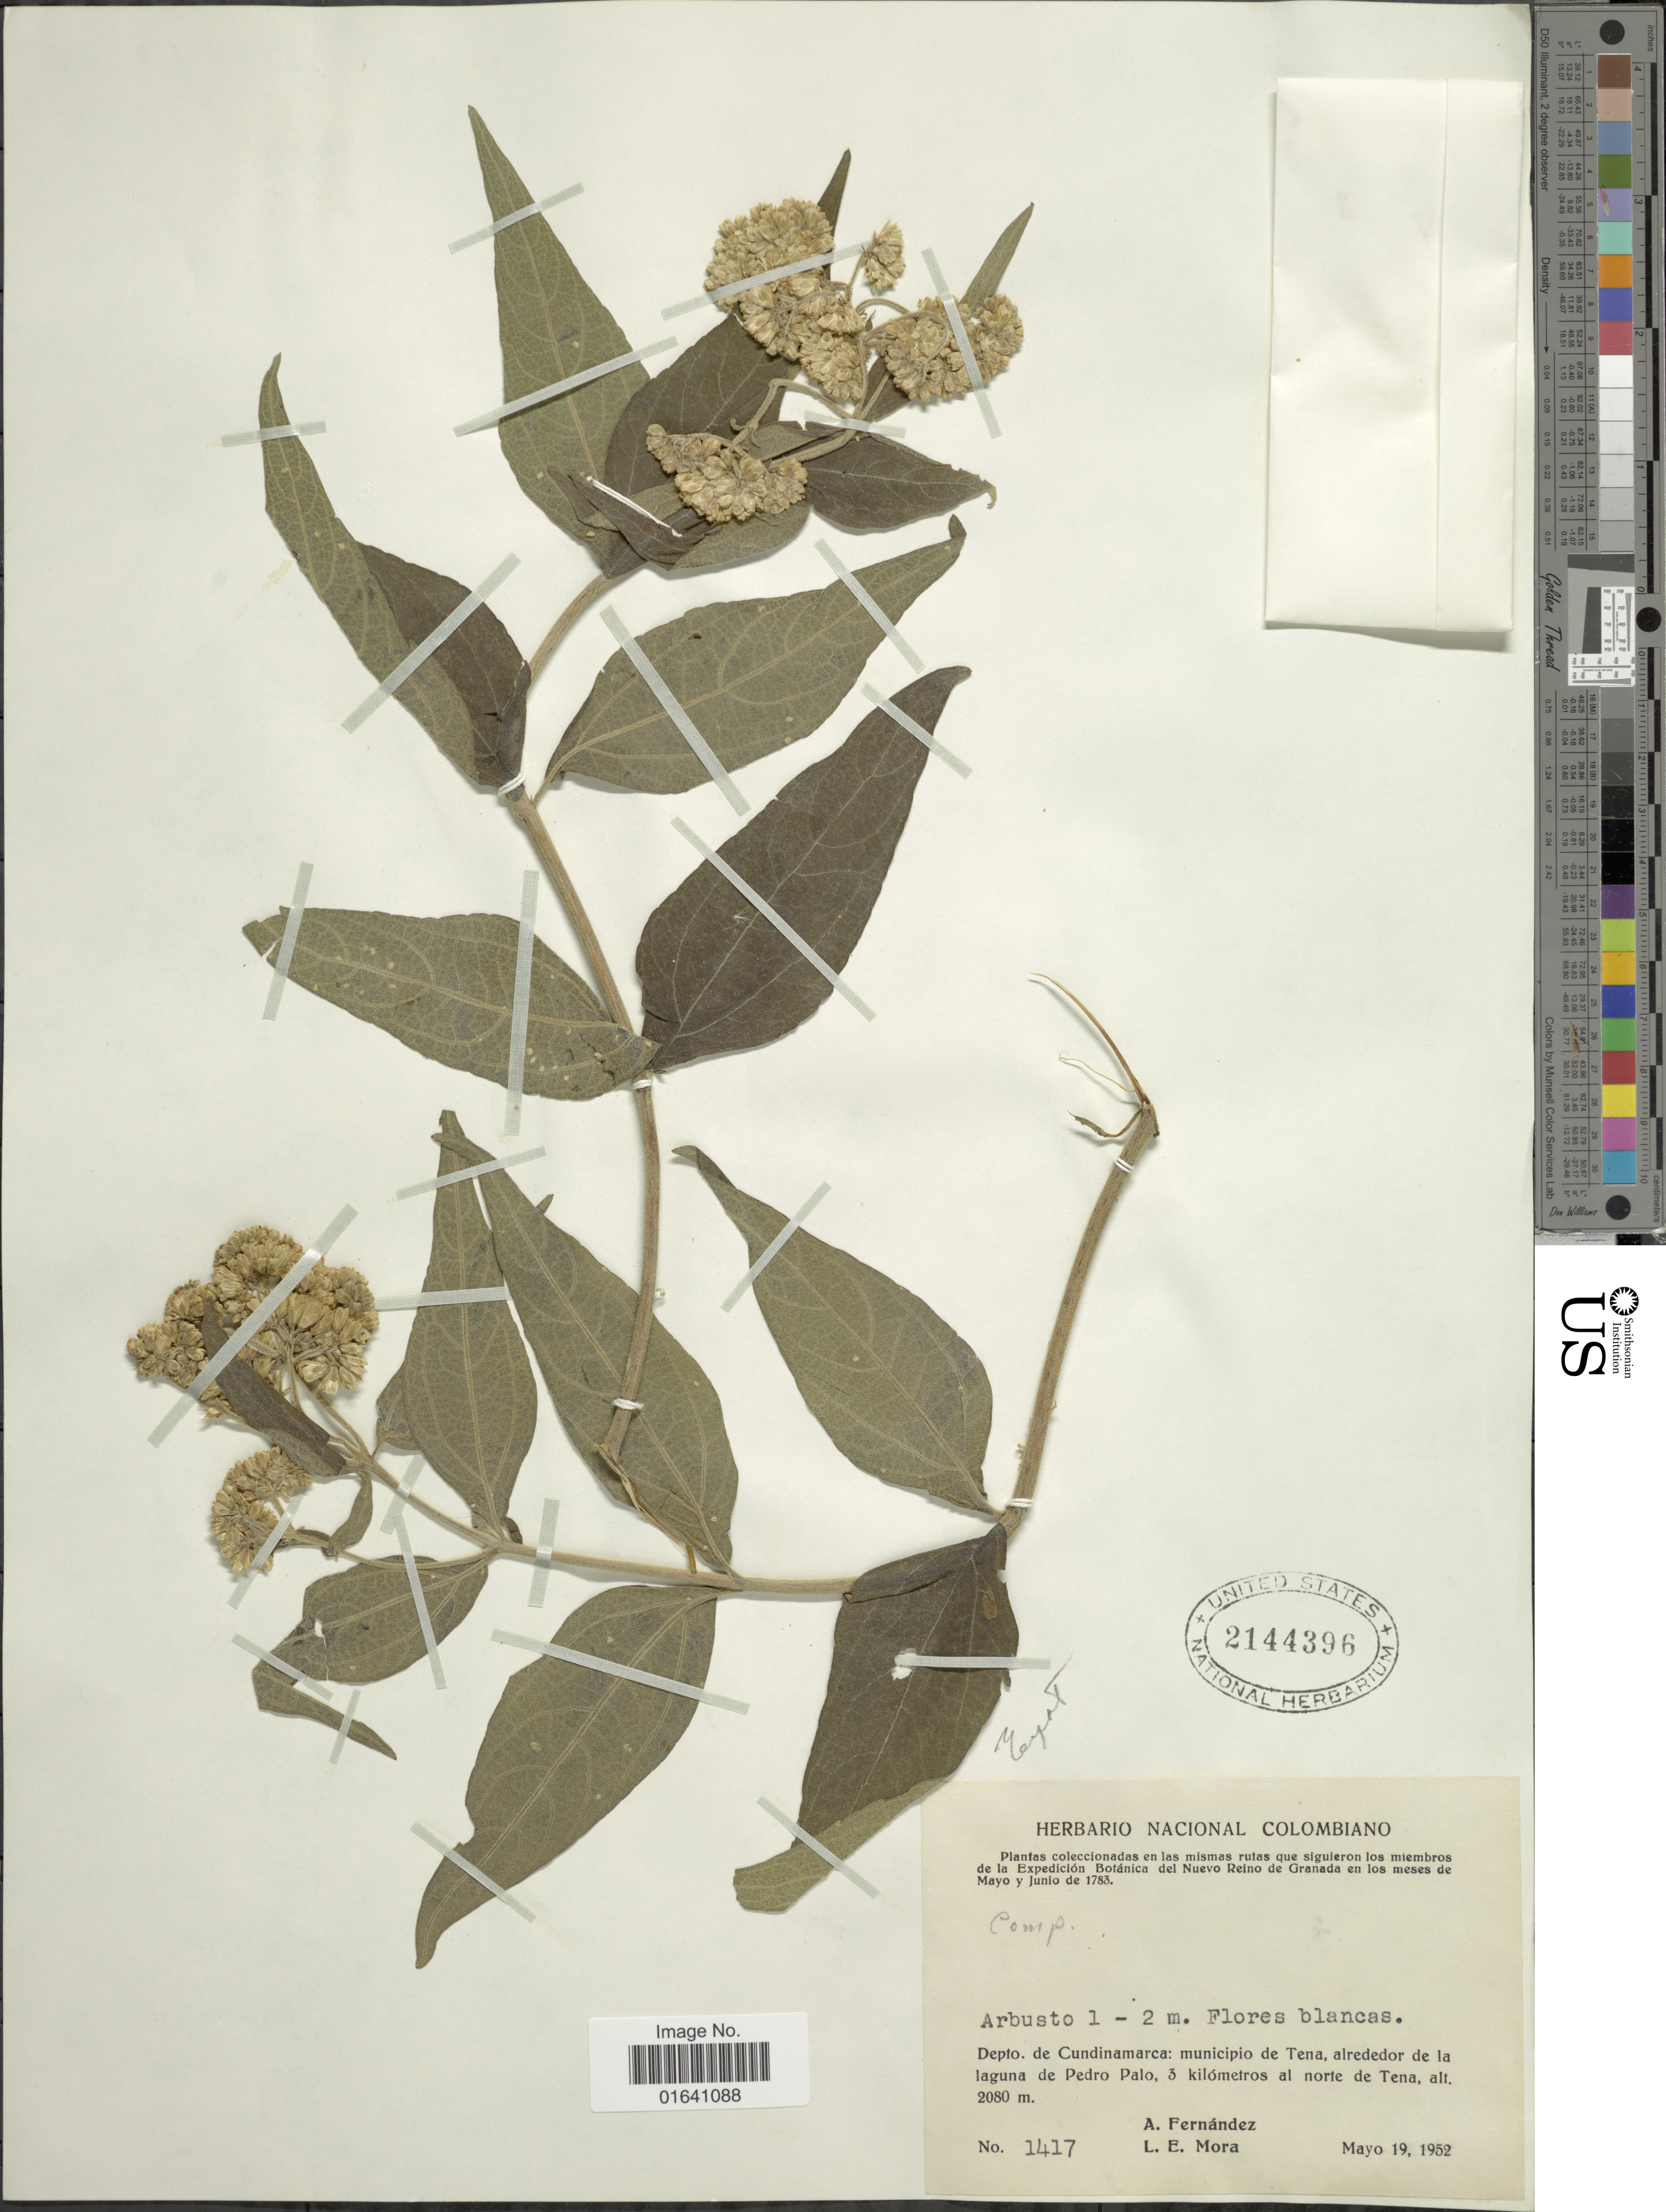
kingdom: Plantae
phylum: Tracheophyta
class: Magnoliopsida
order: Asterales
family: Asteraceae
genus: Austroeupatorium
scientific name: Austroeupatorium inulaefolium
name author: (Kunth) R.M. King & H. Rob.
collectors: A. Fernández & L. Mora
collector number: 1417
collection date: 1952-05-19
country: Colombia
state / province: Cundinamarca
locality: Depto. de Cundinamarca: municpio de teba, alrededor de la laguna de Pedro palo, 3 kilómetros al norte de Tena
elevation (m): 2080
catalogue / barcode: US 2144396